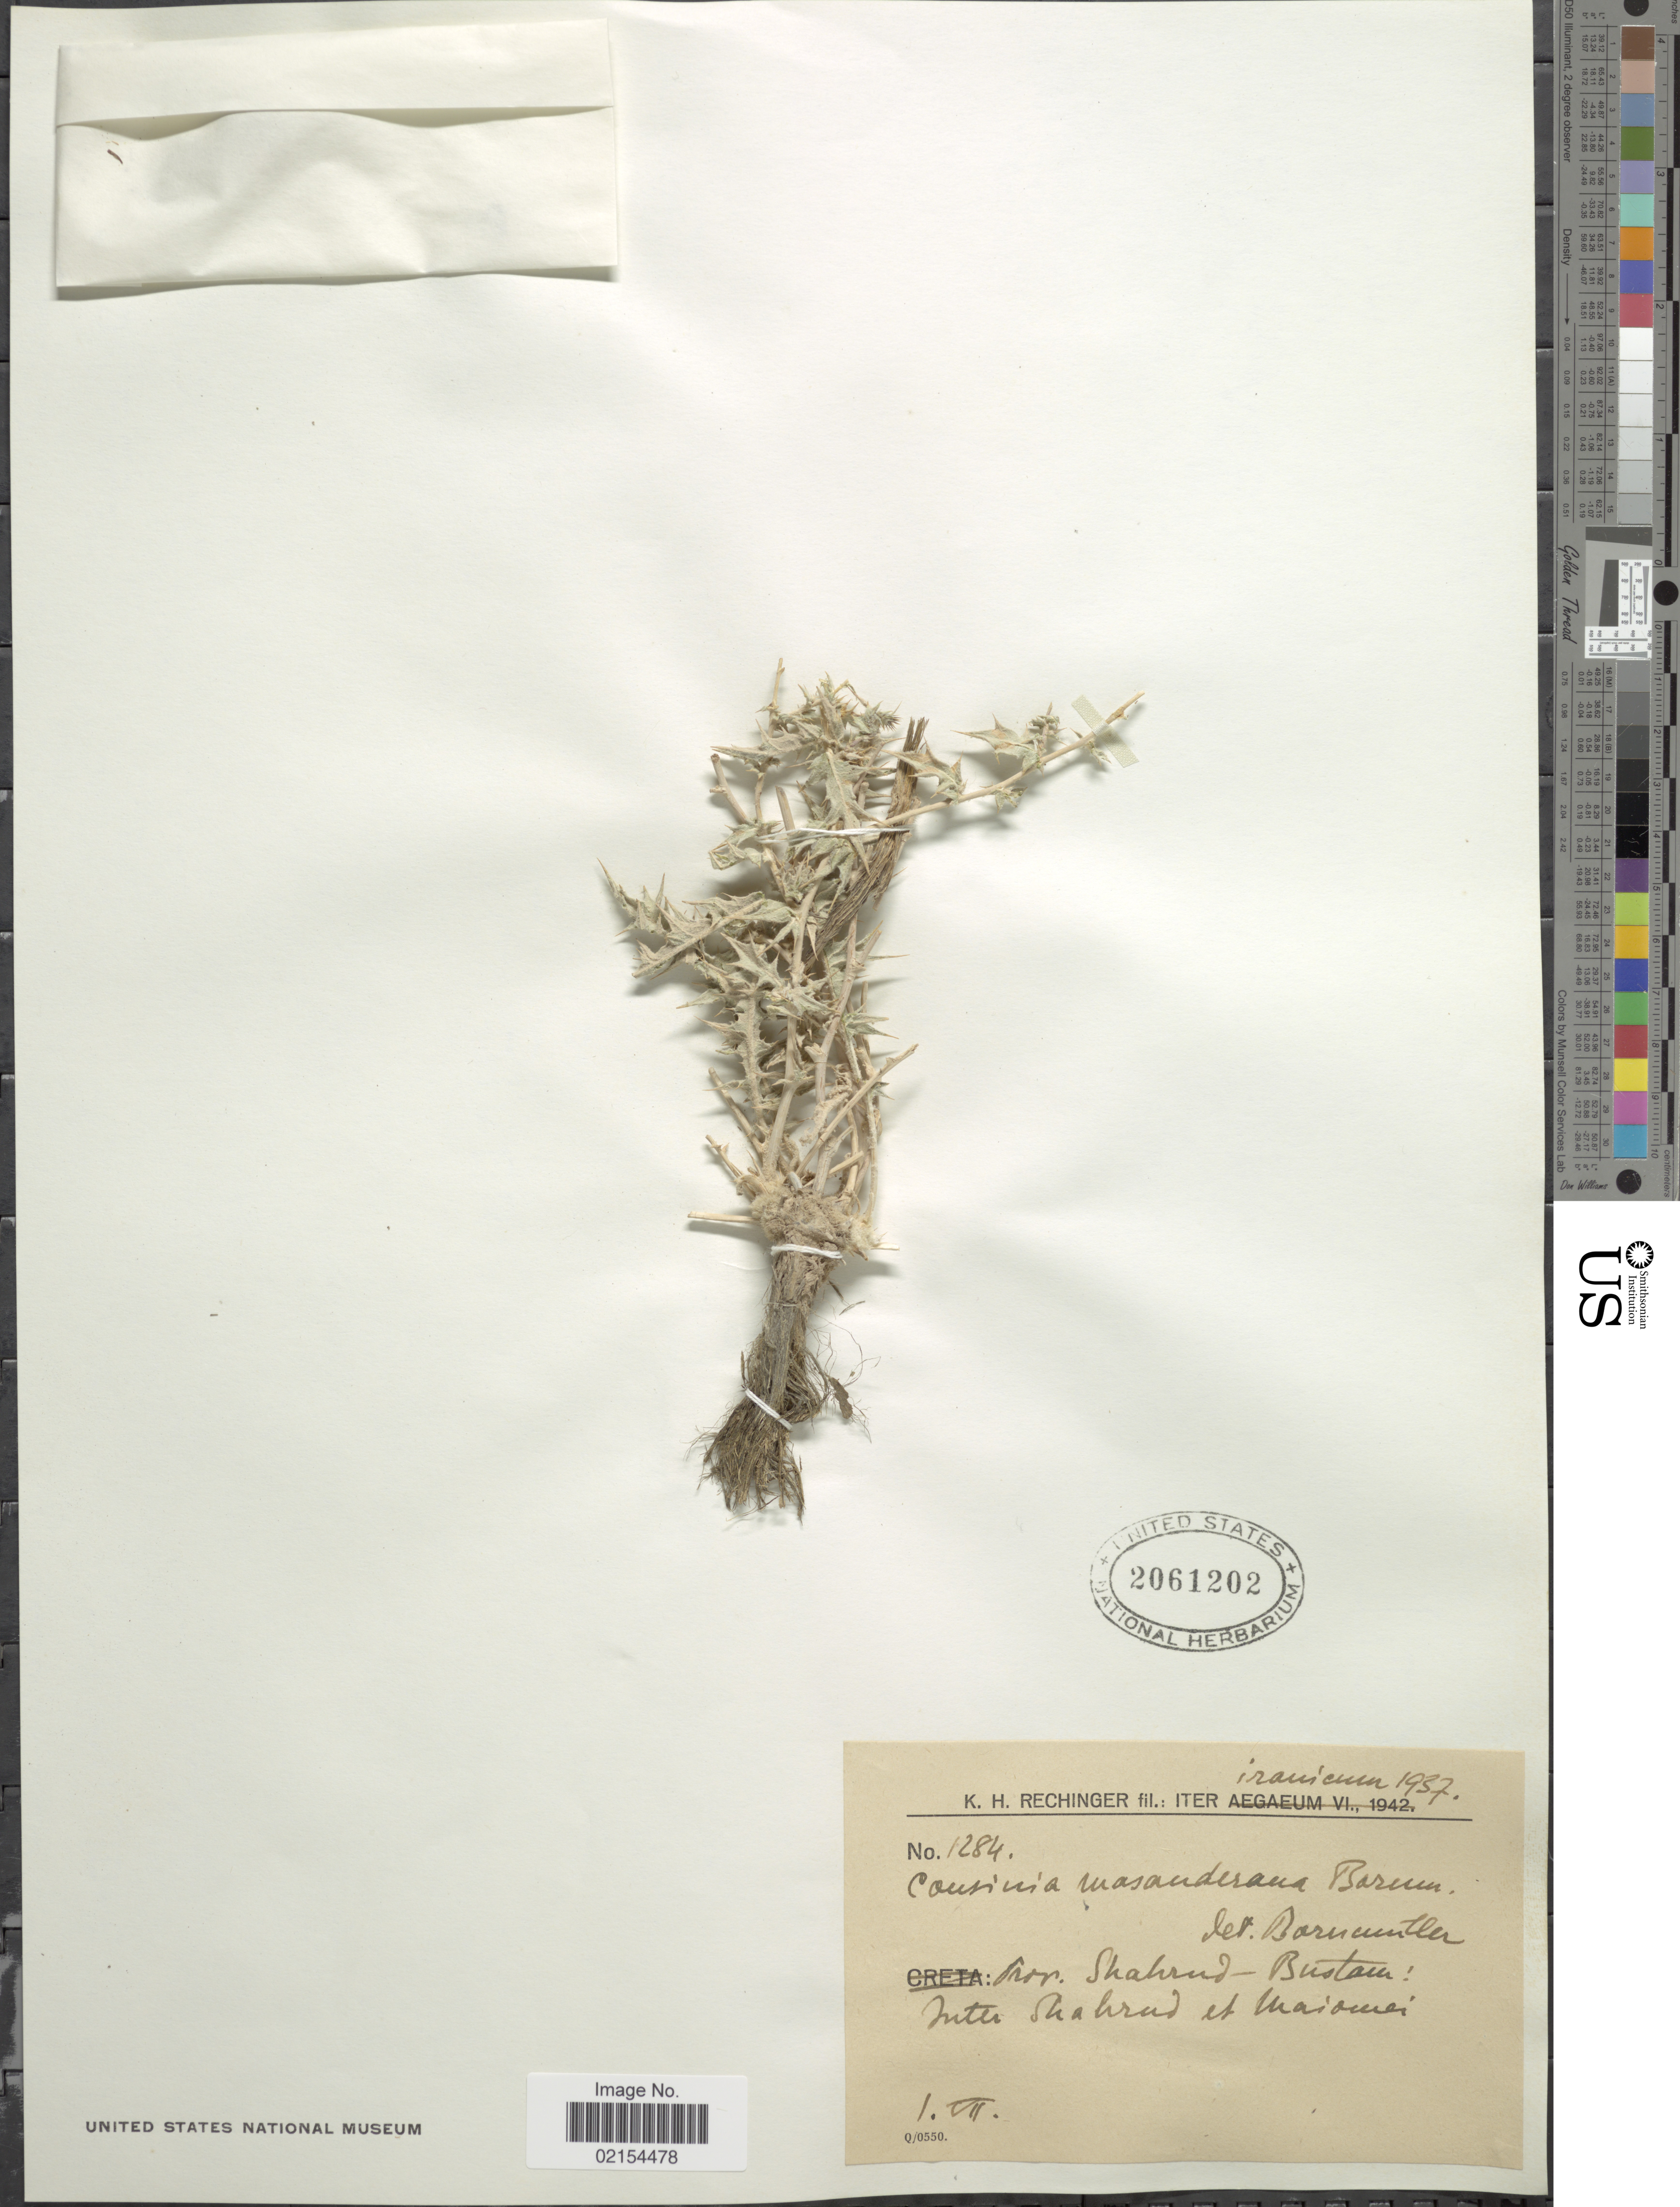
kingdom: Plantae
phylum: Tracheophyta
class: Magnoliopsida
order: Asterales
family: Asteraceae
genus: Cousinia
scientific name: Cousinia trachylepis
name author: Bunge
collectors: K. H. Rechinger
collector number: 1284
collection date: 1937-07-01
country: Iran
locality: Iter Iranicum, Prov. Shahrud-Bustam: Inter Shahrud et Maiouwen [interpreted]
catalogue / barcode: US 2061202